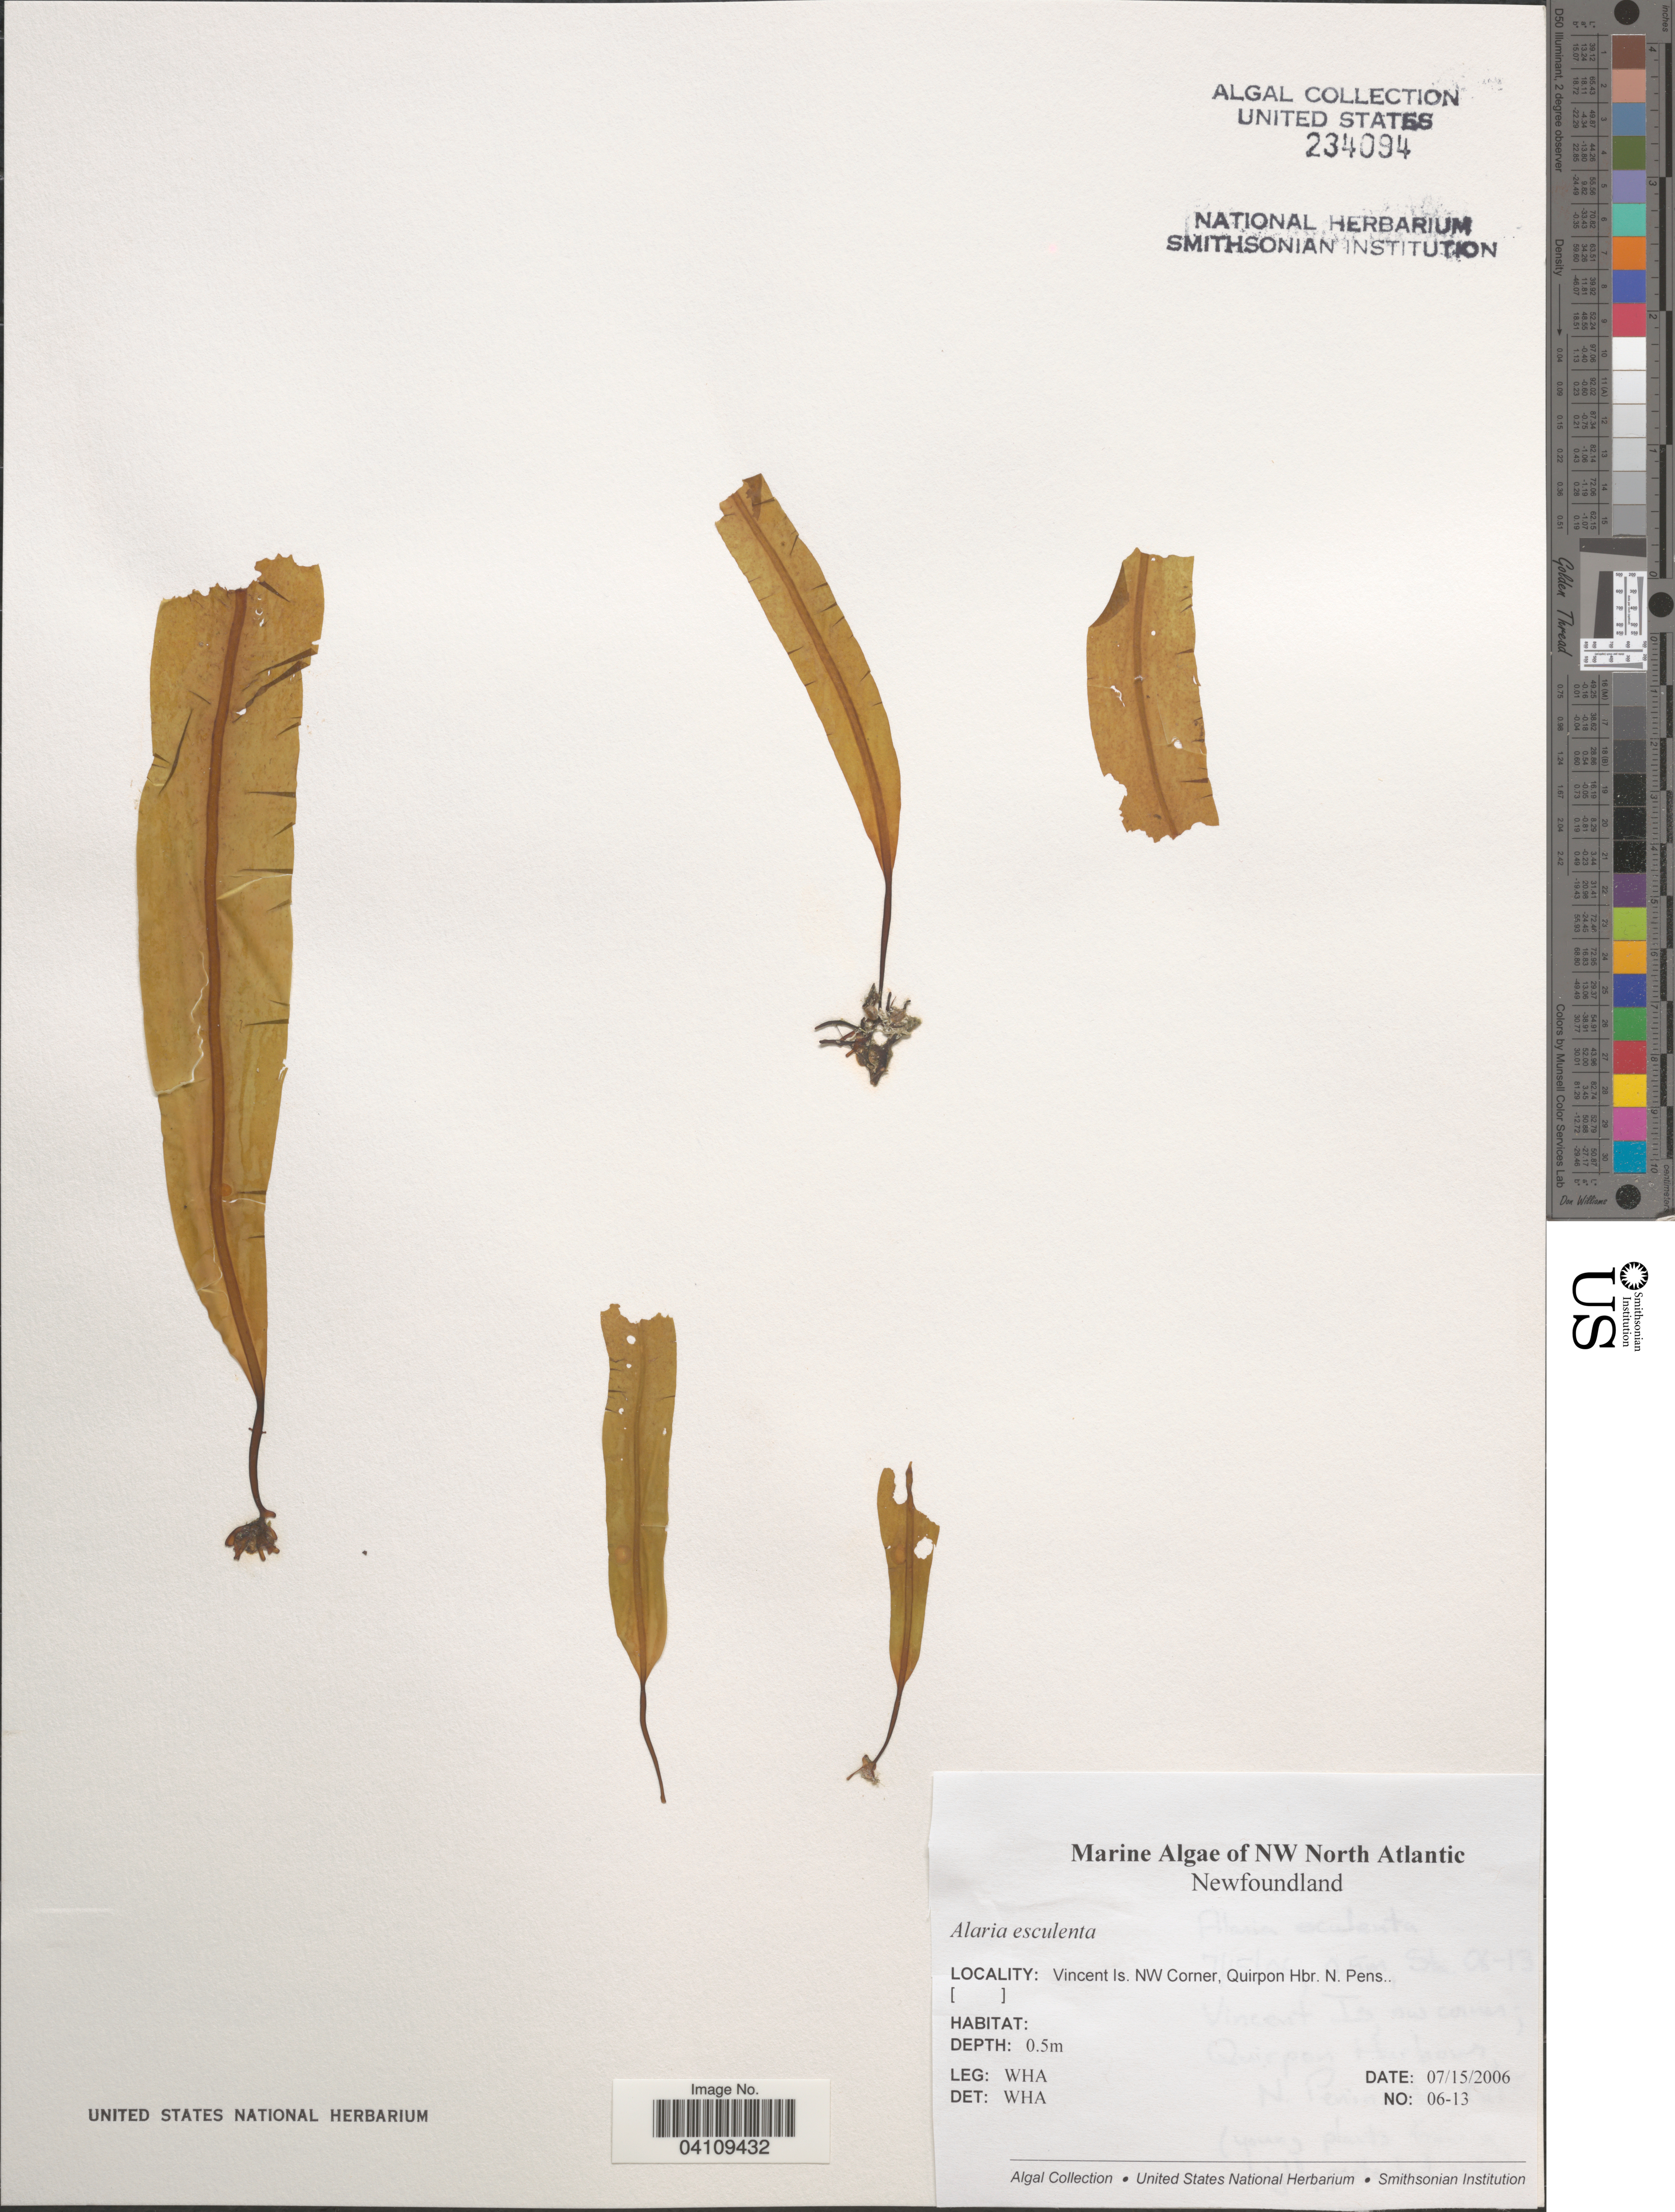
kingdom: Chromista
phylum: Ochrophyta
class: Phaeophyceae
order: Laminariales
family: Alariaceae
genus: Alaria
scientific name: Alaria esculenta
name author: (L.) Greville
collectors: W. H. Adey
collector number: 06-13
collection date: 2006-07-15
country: Canada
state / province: Newfoundland and Labrador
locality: NW North Atlantic. Vincent Is., NW Corner, Quirpon Hbr. N. Pens.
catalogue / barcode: US 234094